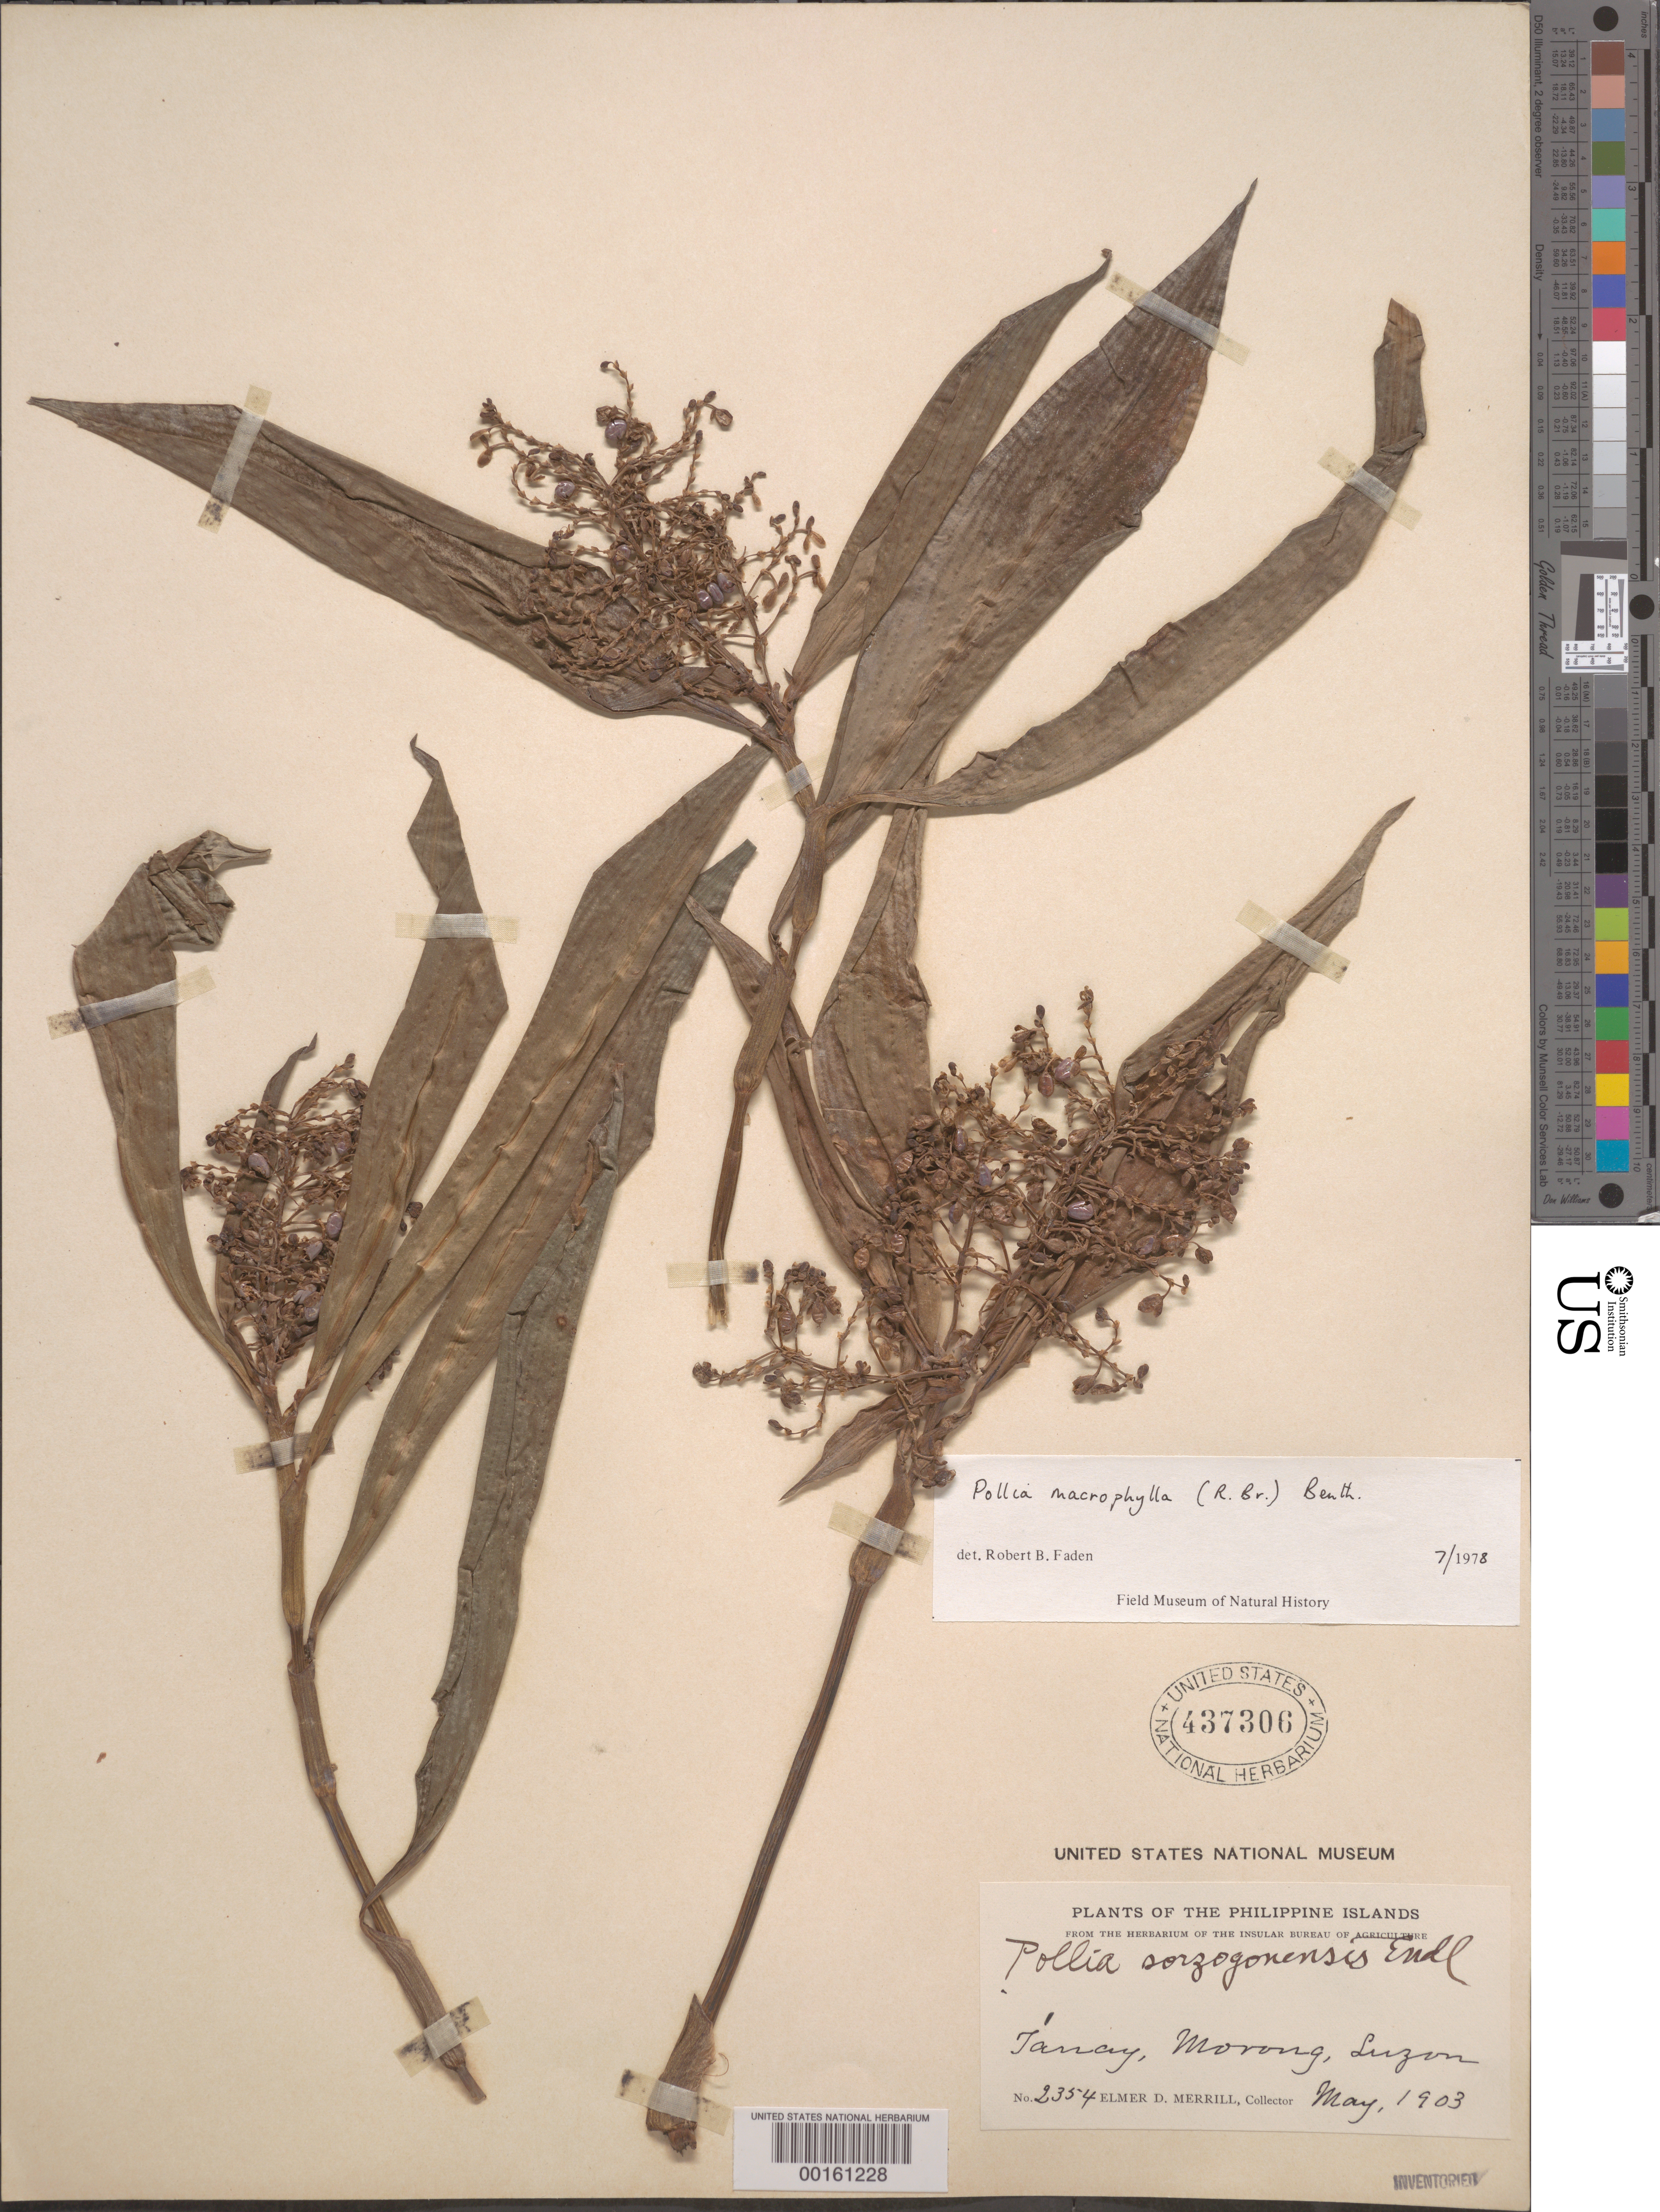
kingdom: Plantae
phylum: Tracheophyta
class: Liliopsida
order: Commelinales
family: Commelinaceae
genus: Pollia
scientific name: Pollia macrophylla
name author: (R. Br.) Benth.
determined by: Faden, Robert B., (US), Smithsonian Institution - National Museum of Natural History (UNITED STATES)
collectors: E. D. Merrill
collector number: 2354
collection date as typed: May 1903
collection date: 1903-05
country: Philippines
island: Luzon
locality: Tanay, morong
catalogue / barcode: US 437306